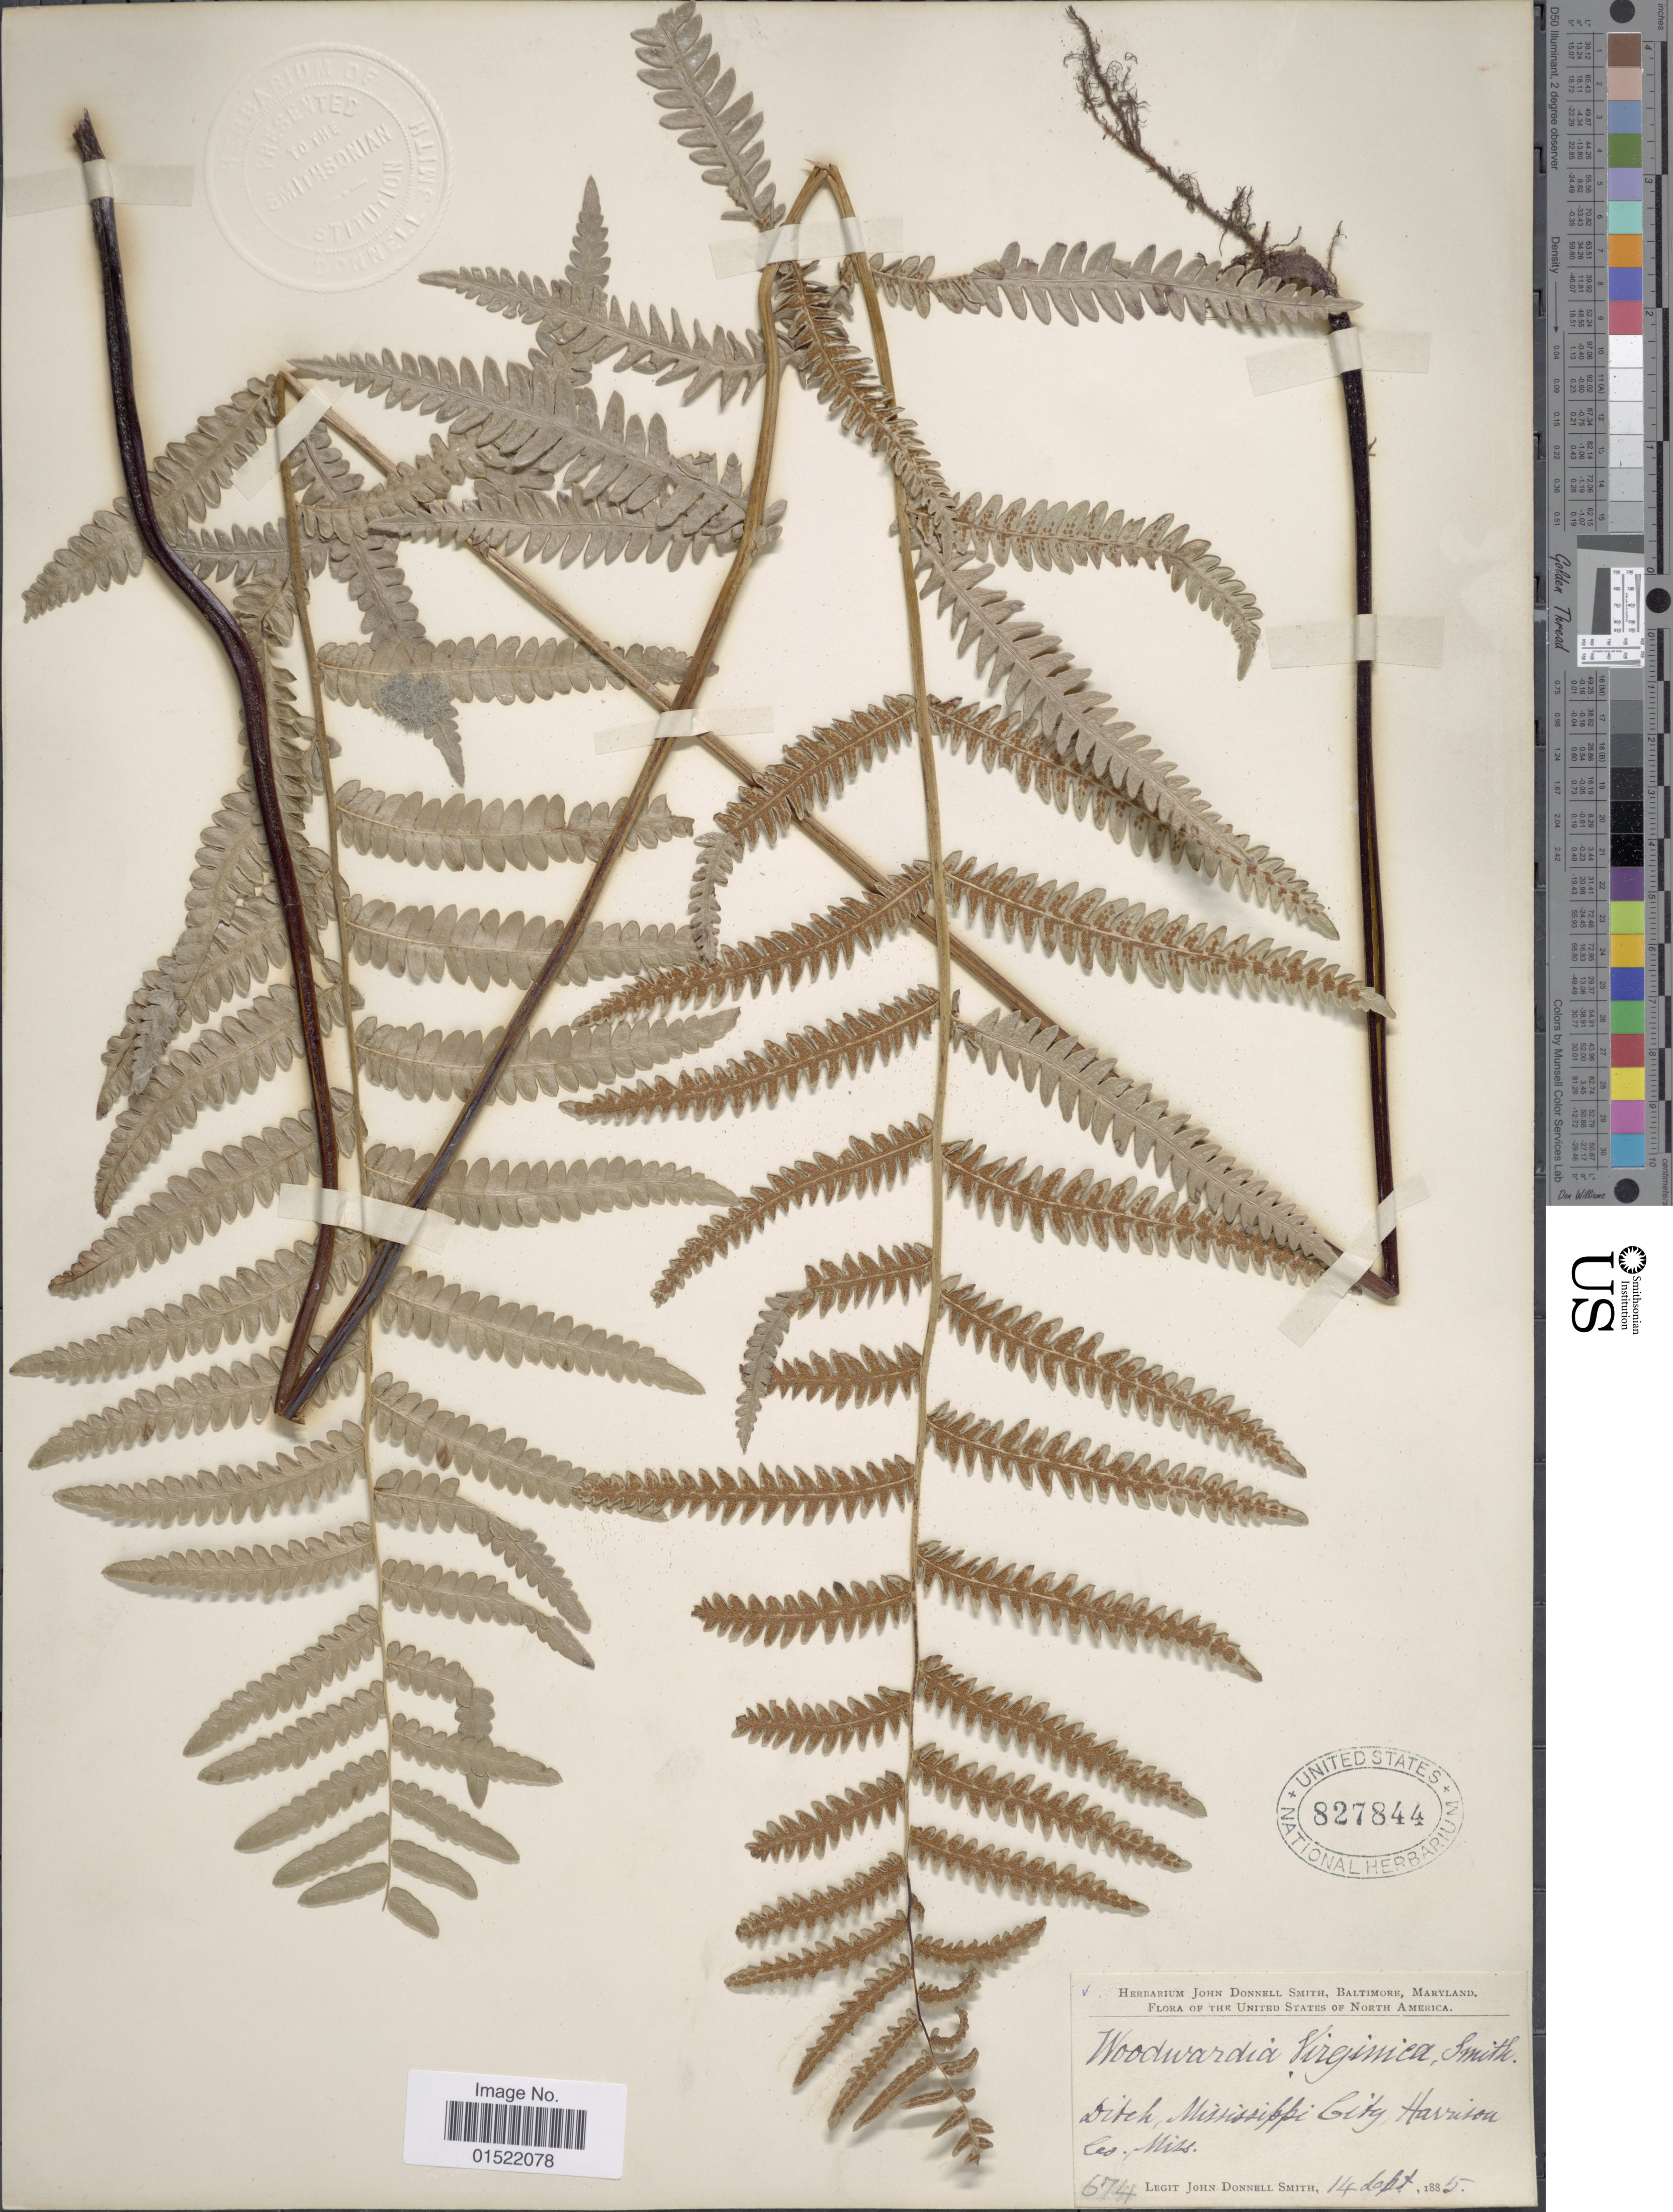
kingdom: Plantae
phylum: Tracheophyta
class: Polypodiopsida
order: Polypodiales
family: Blechnaceae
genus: Woodwardia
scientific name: Woodwardia virginica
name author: (L.) R.M. Sm.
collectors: J. Donnell Smith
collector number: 674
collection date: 1885-09-14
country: United States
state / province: Mississippi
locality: Ditch, Mississippi City, Harrison Co, Miss.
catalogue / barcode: US 827844